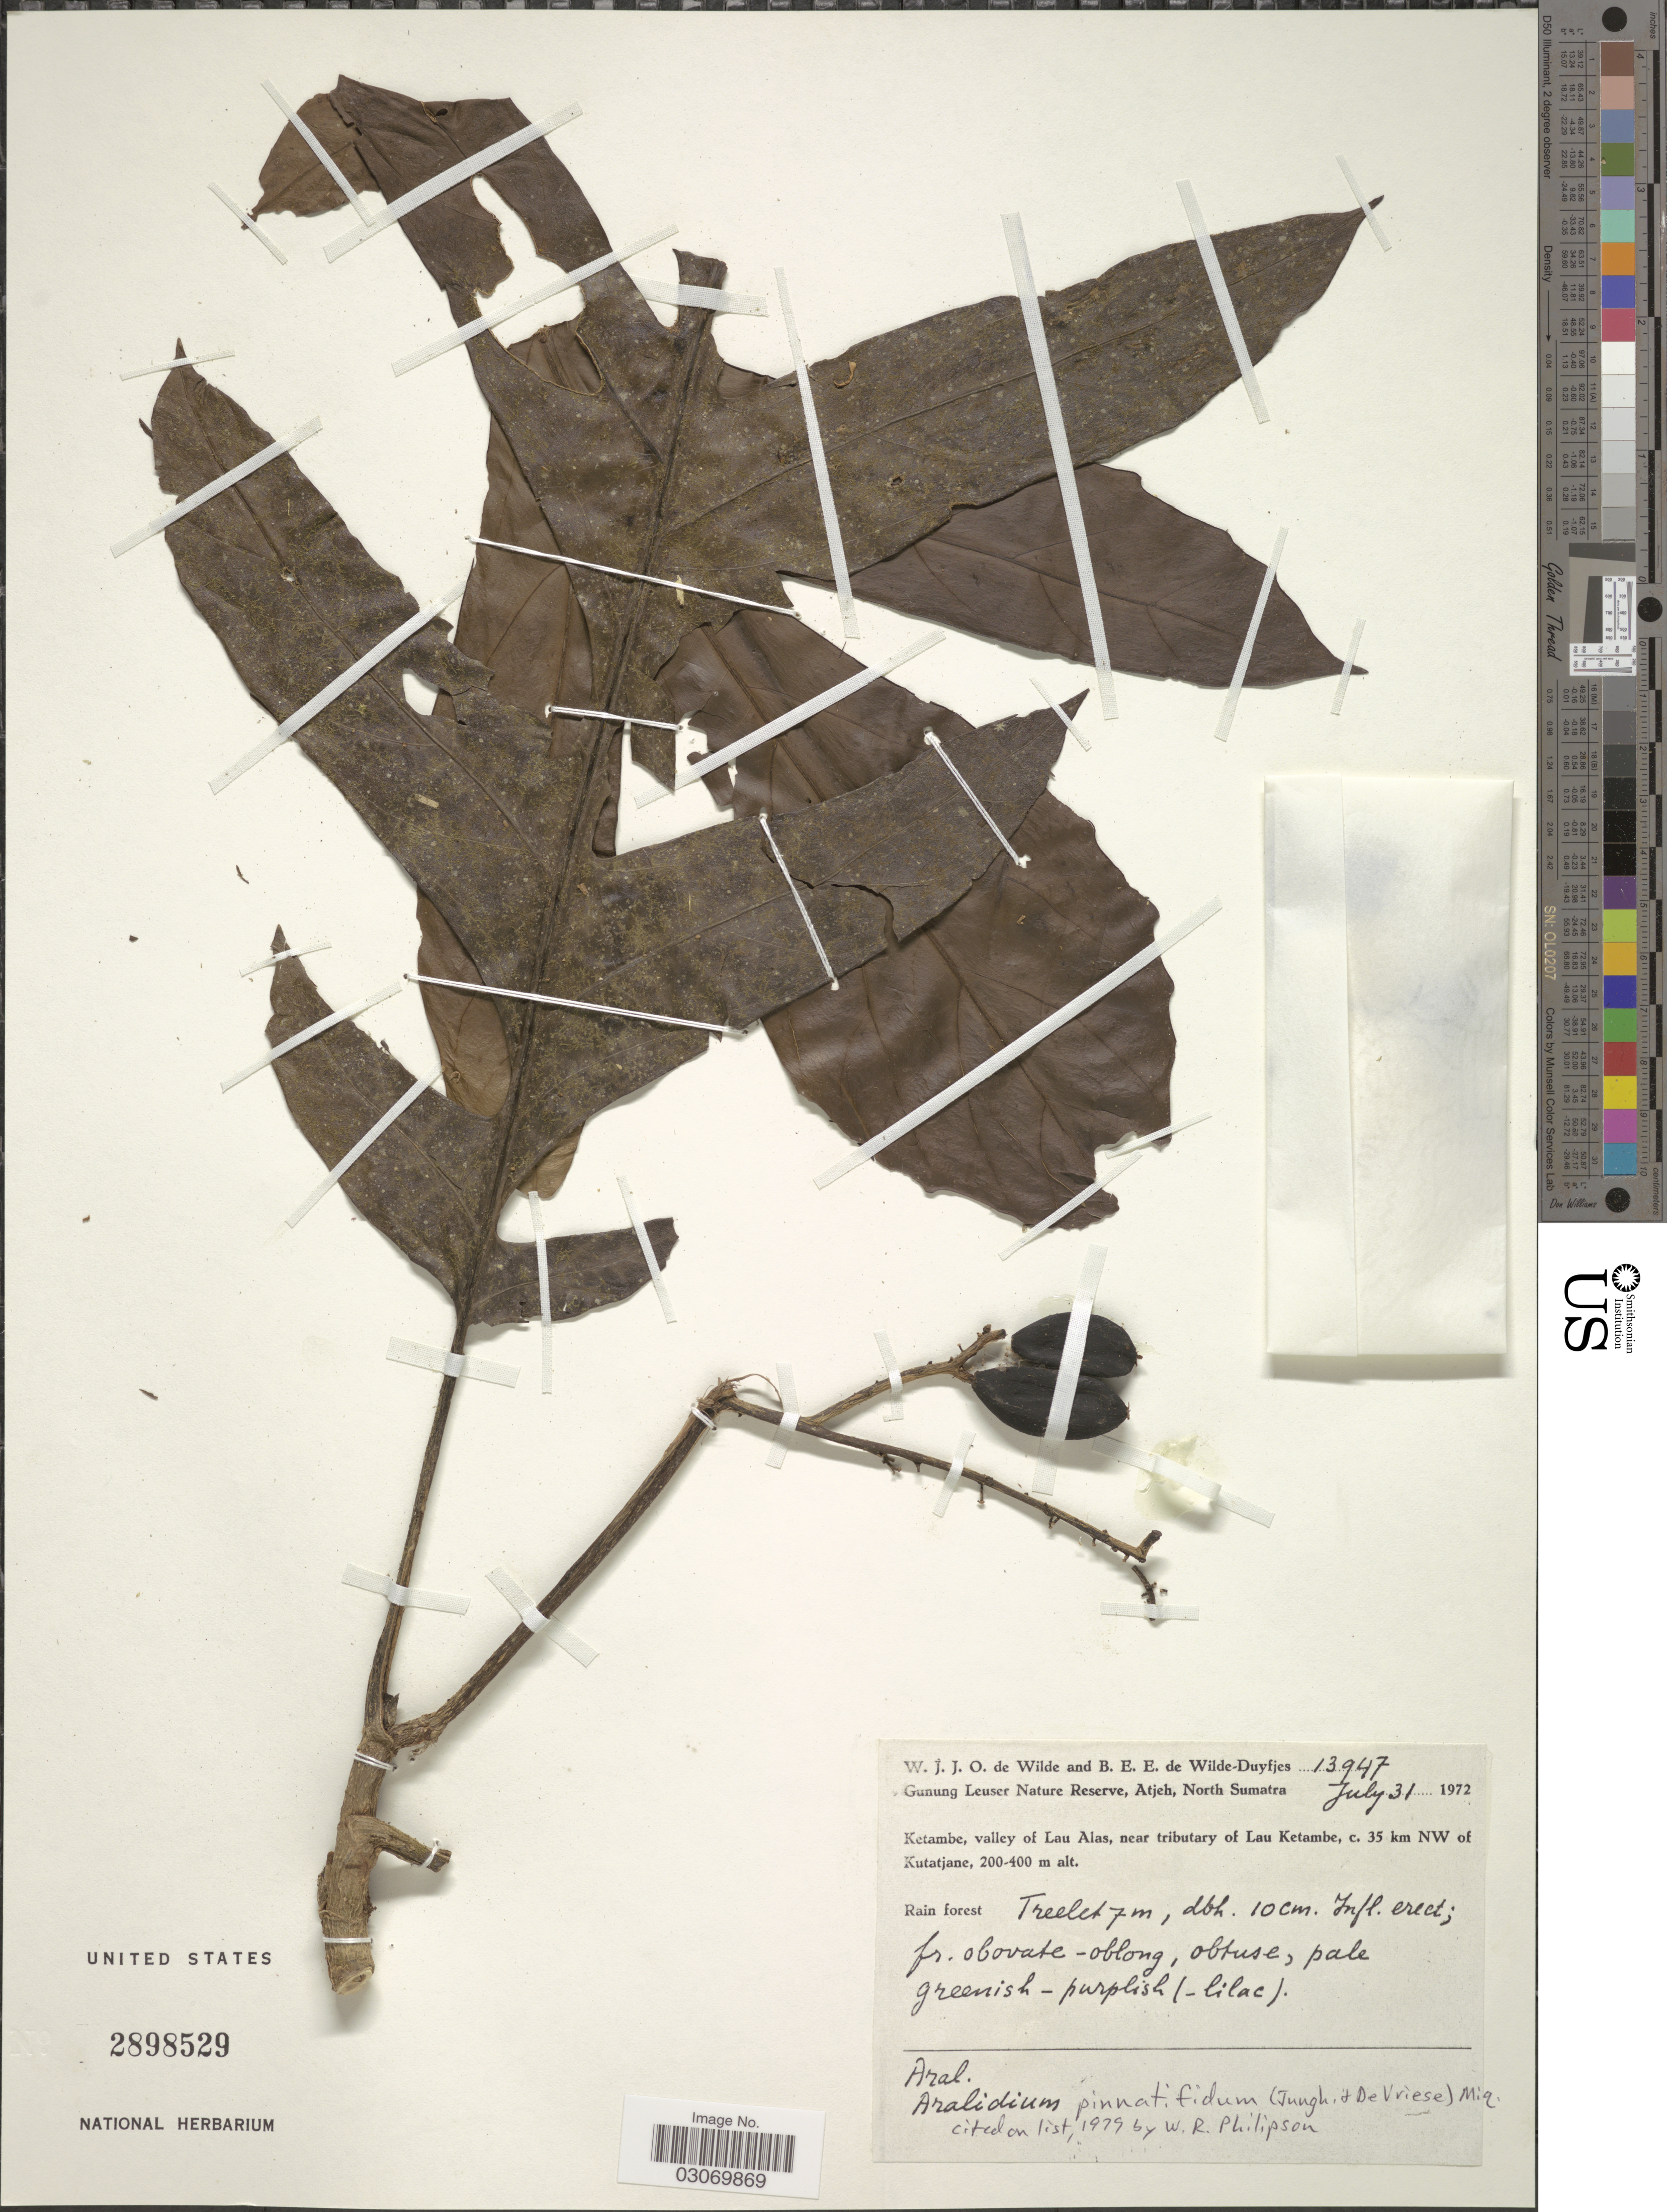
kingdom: Plantae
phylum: Tracheophyta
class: Magnoliopsida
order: Apiales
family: Torricelliaceae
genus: Aralidium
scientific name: Aralidium pinnatifidum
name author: Miq.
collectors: W. J. de Wilde & B. E. de Wilde-Duyfjes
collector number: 13947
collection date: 1972-07-31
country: Indonesia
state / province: Sumatra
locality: Gunung Leuser Nature Reserve, Atjeh, North Sumatra, Ketambe, valley of Lau Alas, near tributary of Lau Ketambe, c. 35 km NW of Kutatjane.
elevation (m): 200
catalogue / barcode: US 2898529